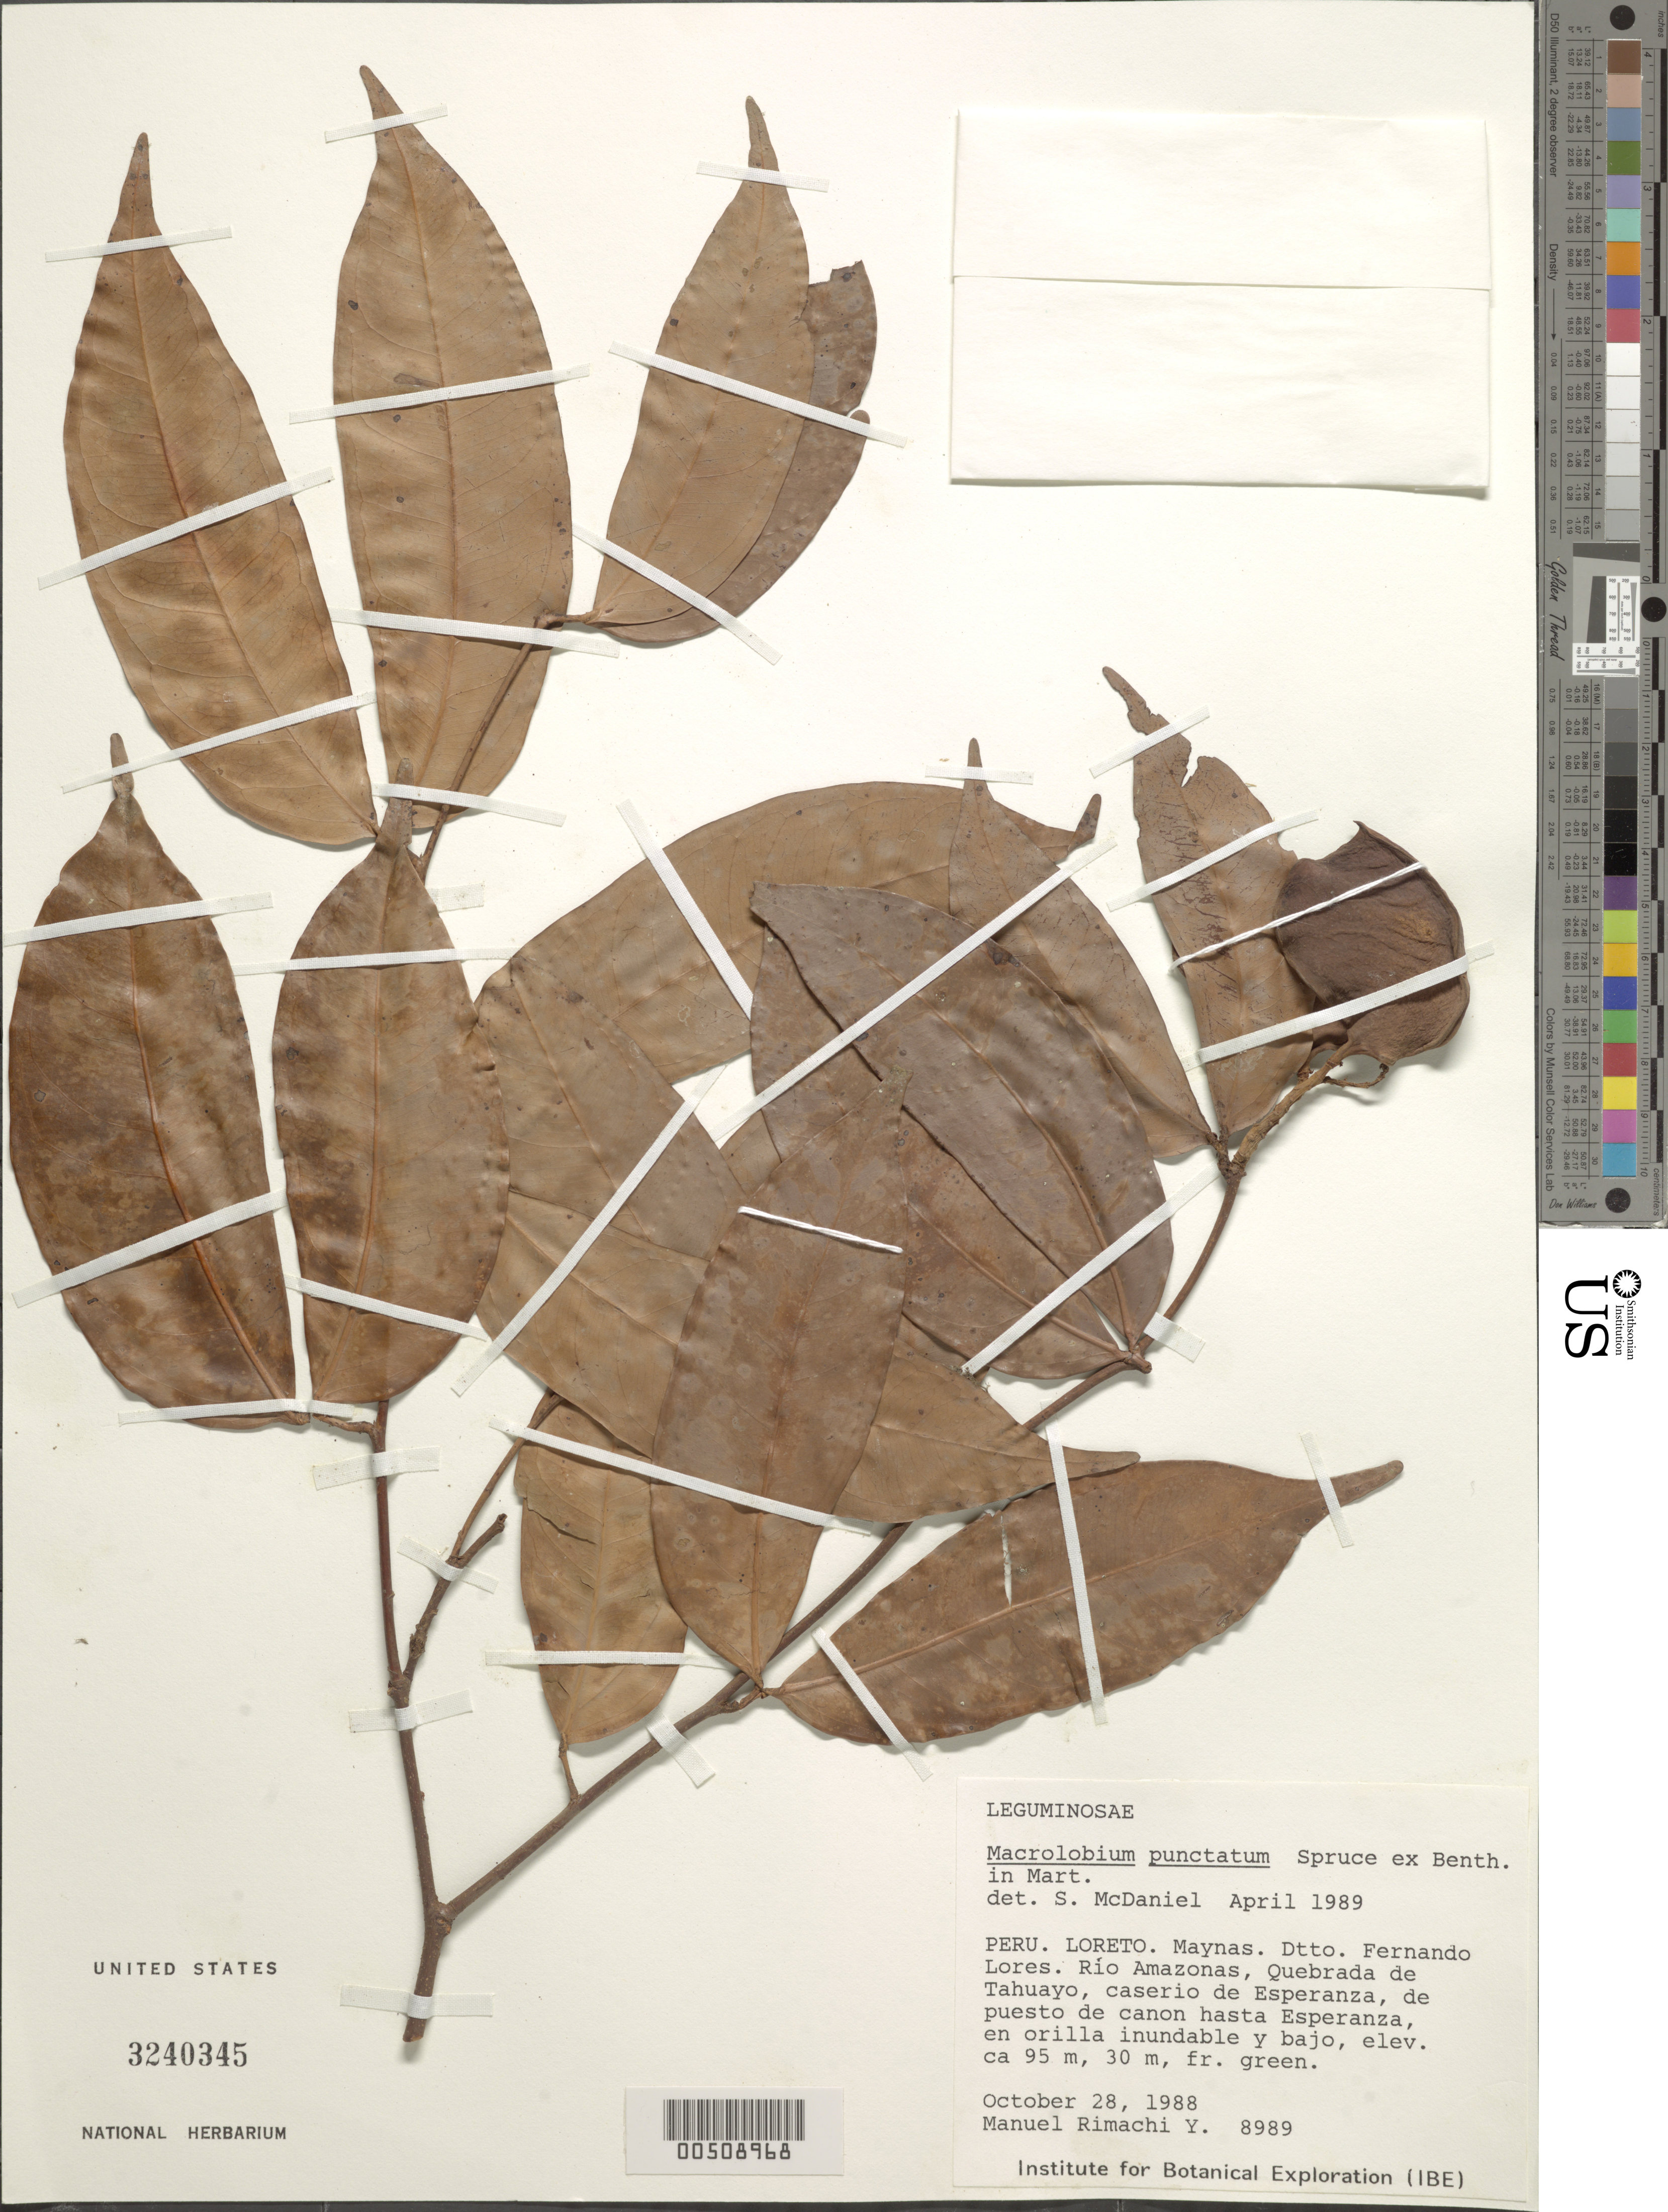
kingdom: Plantae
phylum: Tracheophyta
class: Magnoliopsida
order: Fabales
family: Fabaceae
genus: Macrolobium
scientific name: Macrolobium angustifolium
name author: (Benth.) R.S. Cowan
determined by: Trujillo, A. M.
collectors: M. Rimachi Y.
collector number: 8989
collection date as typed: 28 Oct 1988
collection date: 1988-10-28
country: Peru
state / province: Loreto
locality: Maynas, fernando lores, rio amazonas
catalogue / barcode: US 3240345